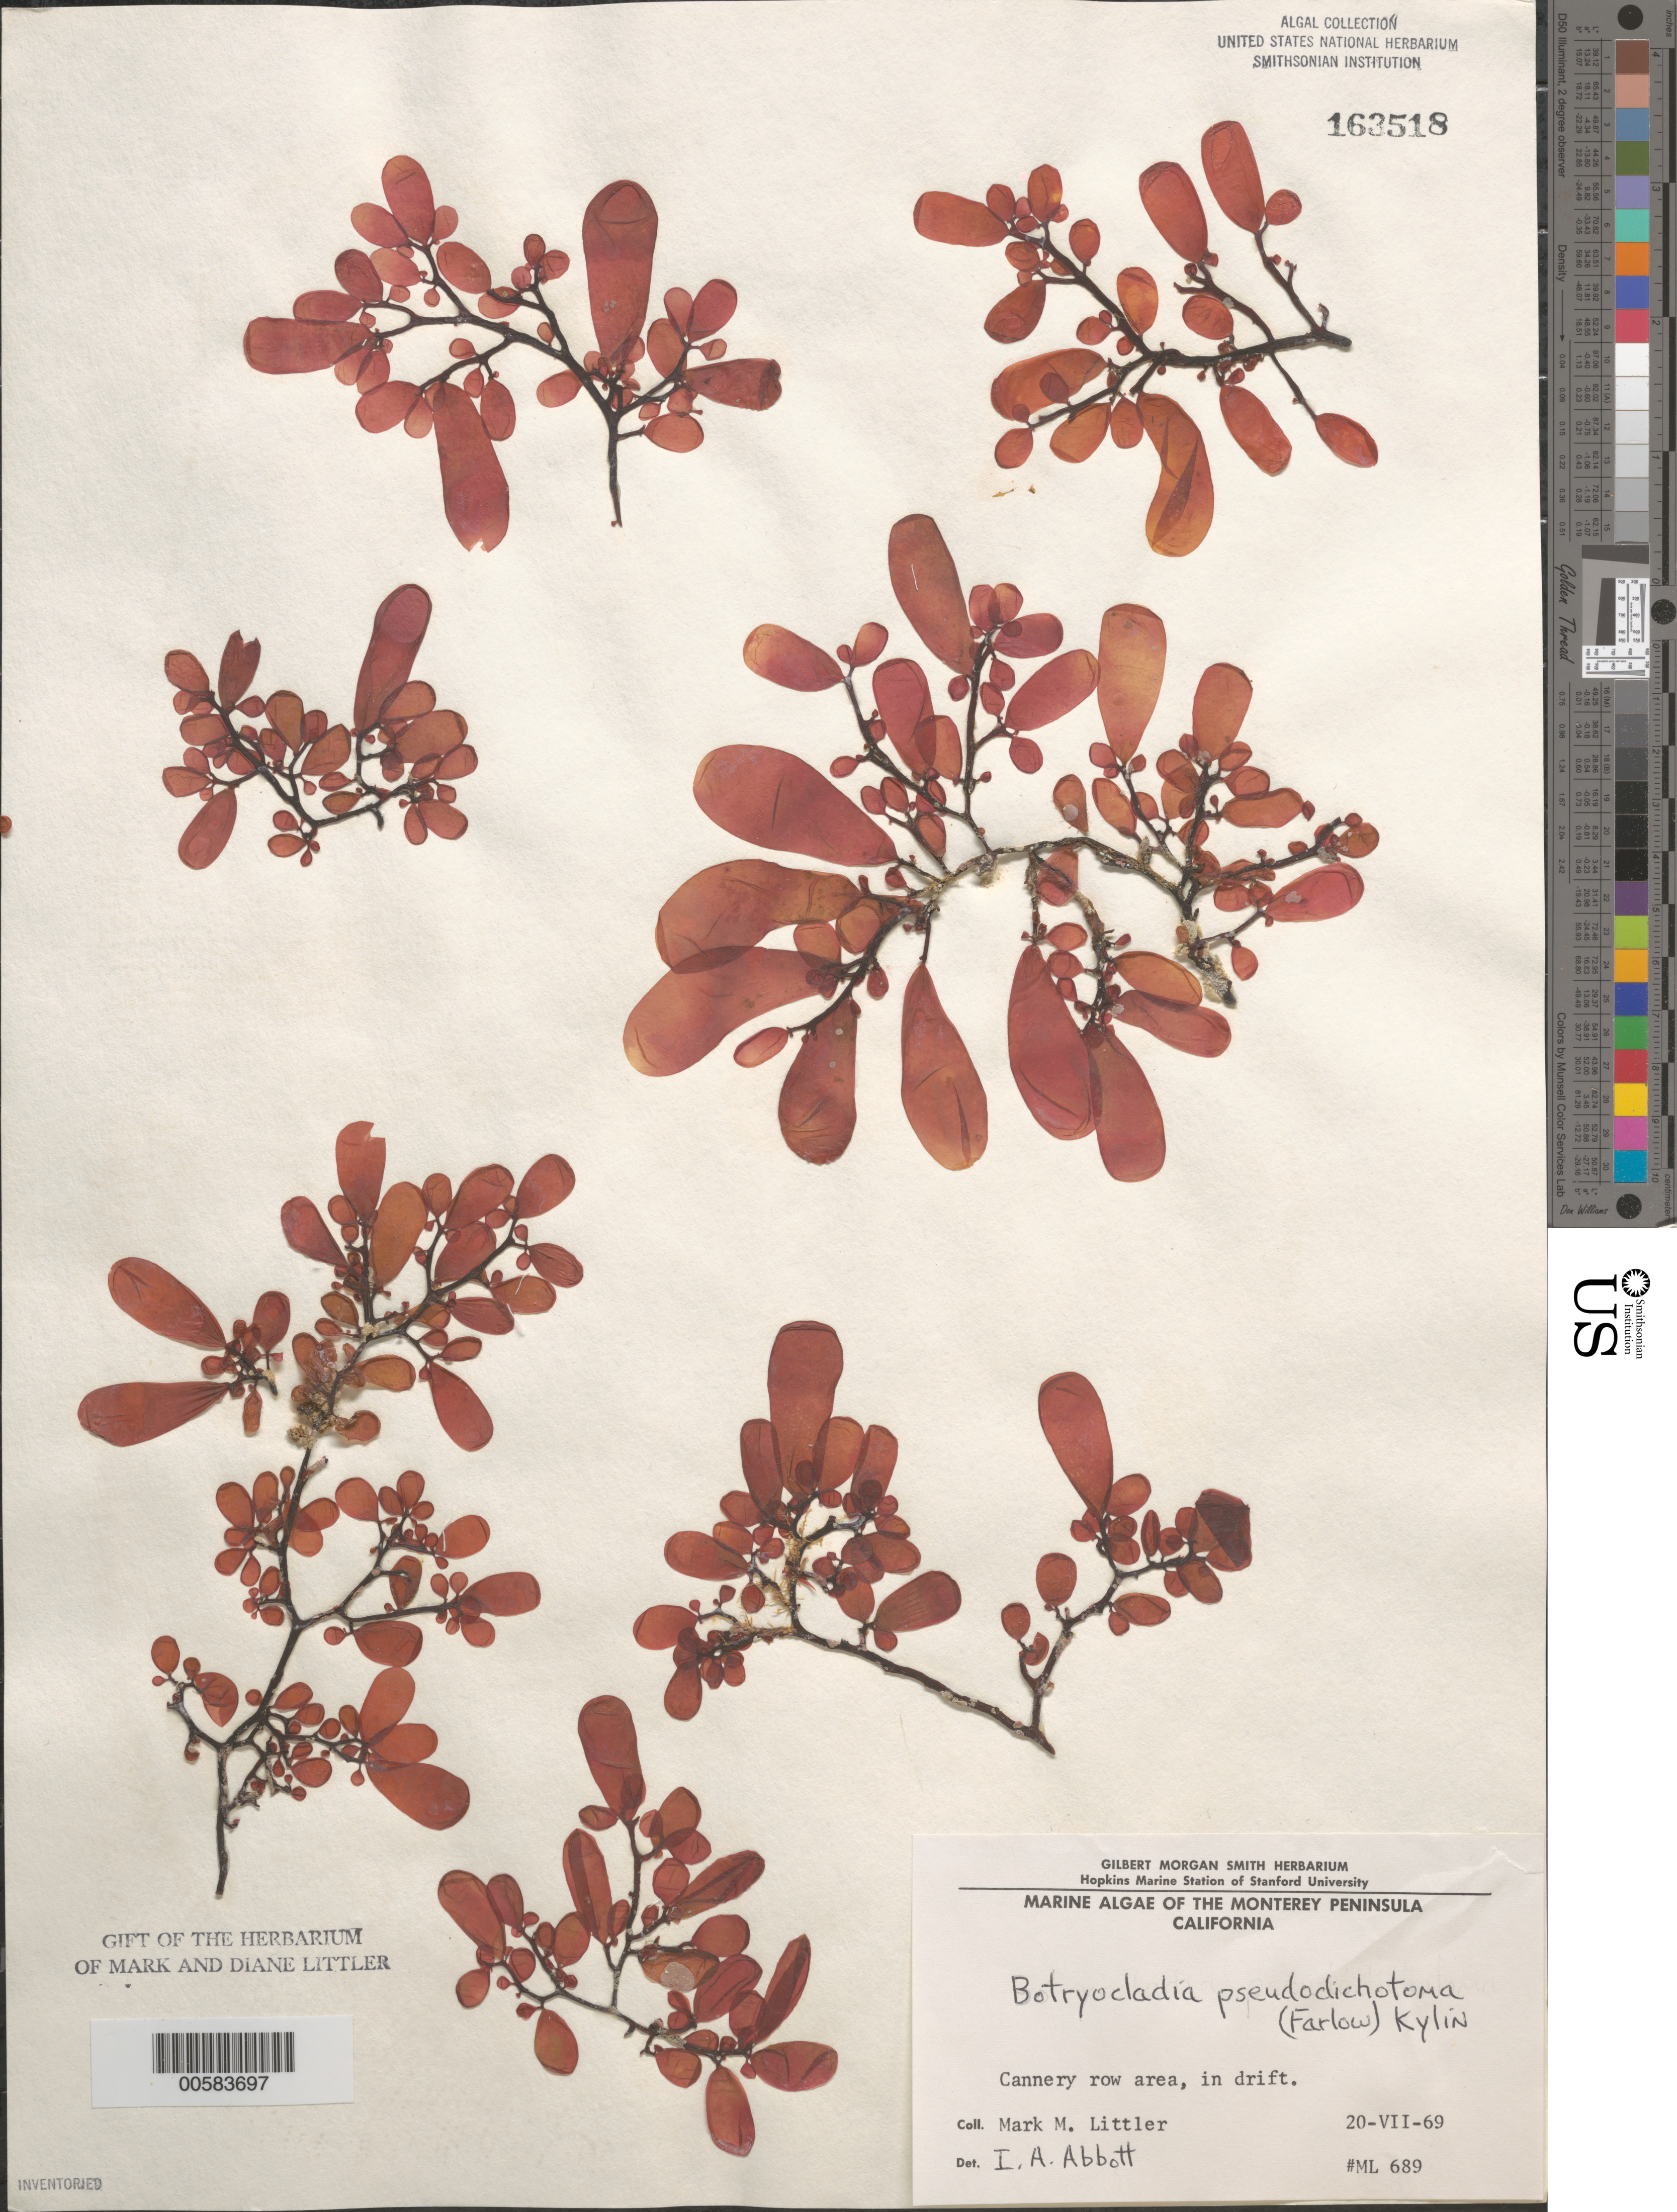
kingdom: Plantae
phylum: Rhodophyta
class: Florideophyceae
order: Rhodymeniales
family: Rhodymeniaceae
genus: Botryocladia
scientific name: Botryocladia pseudodichotoma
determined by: Abbott, Isabella A.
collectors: M. M. Littler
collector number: ML 689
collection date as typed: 20 Jul 1969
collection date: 1969-07-20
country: United States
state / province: California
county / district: Monterey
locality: Cannery Row area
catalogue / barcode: US 163518